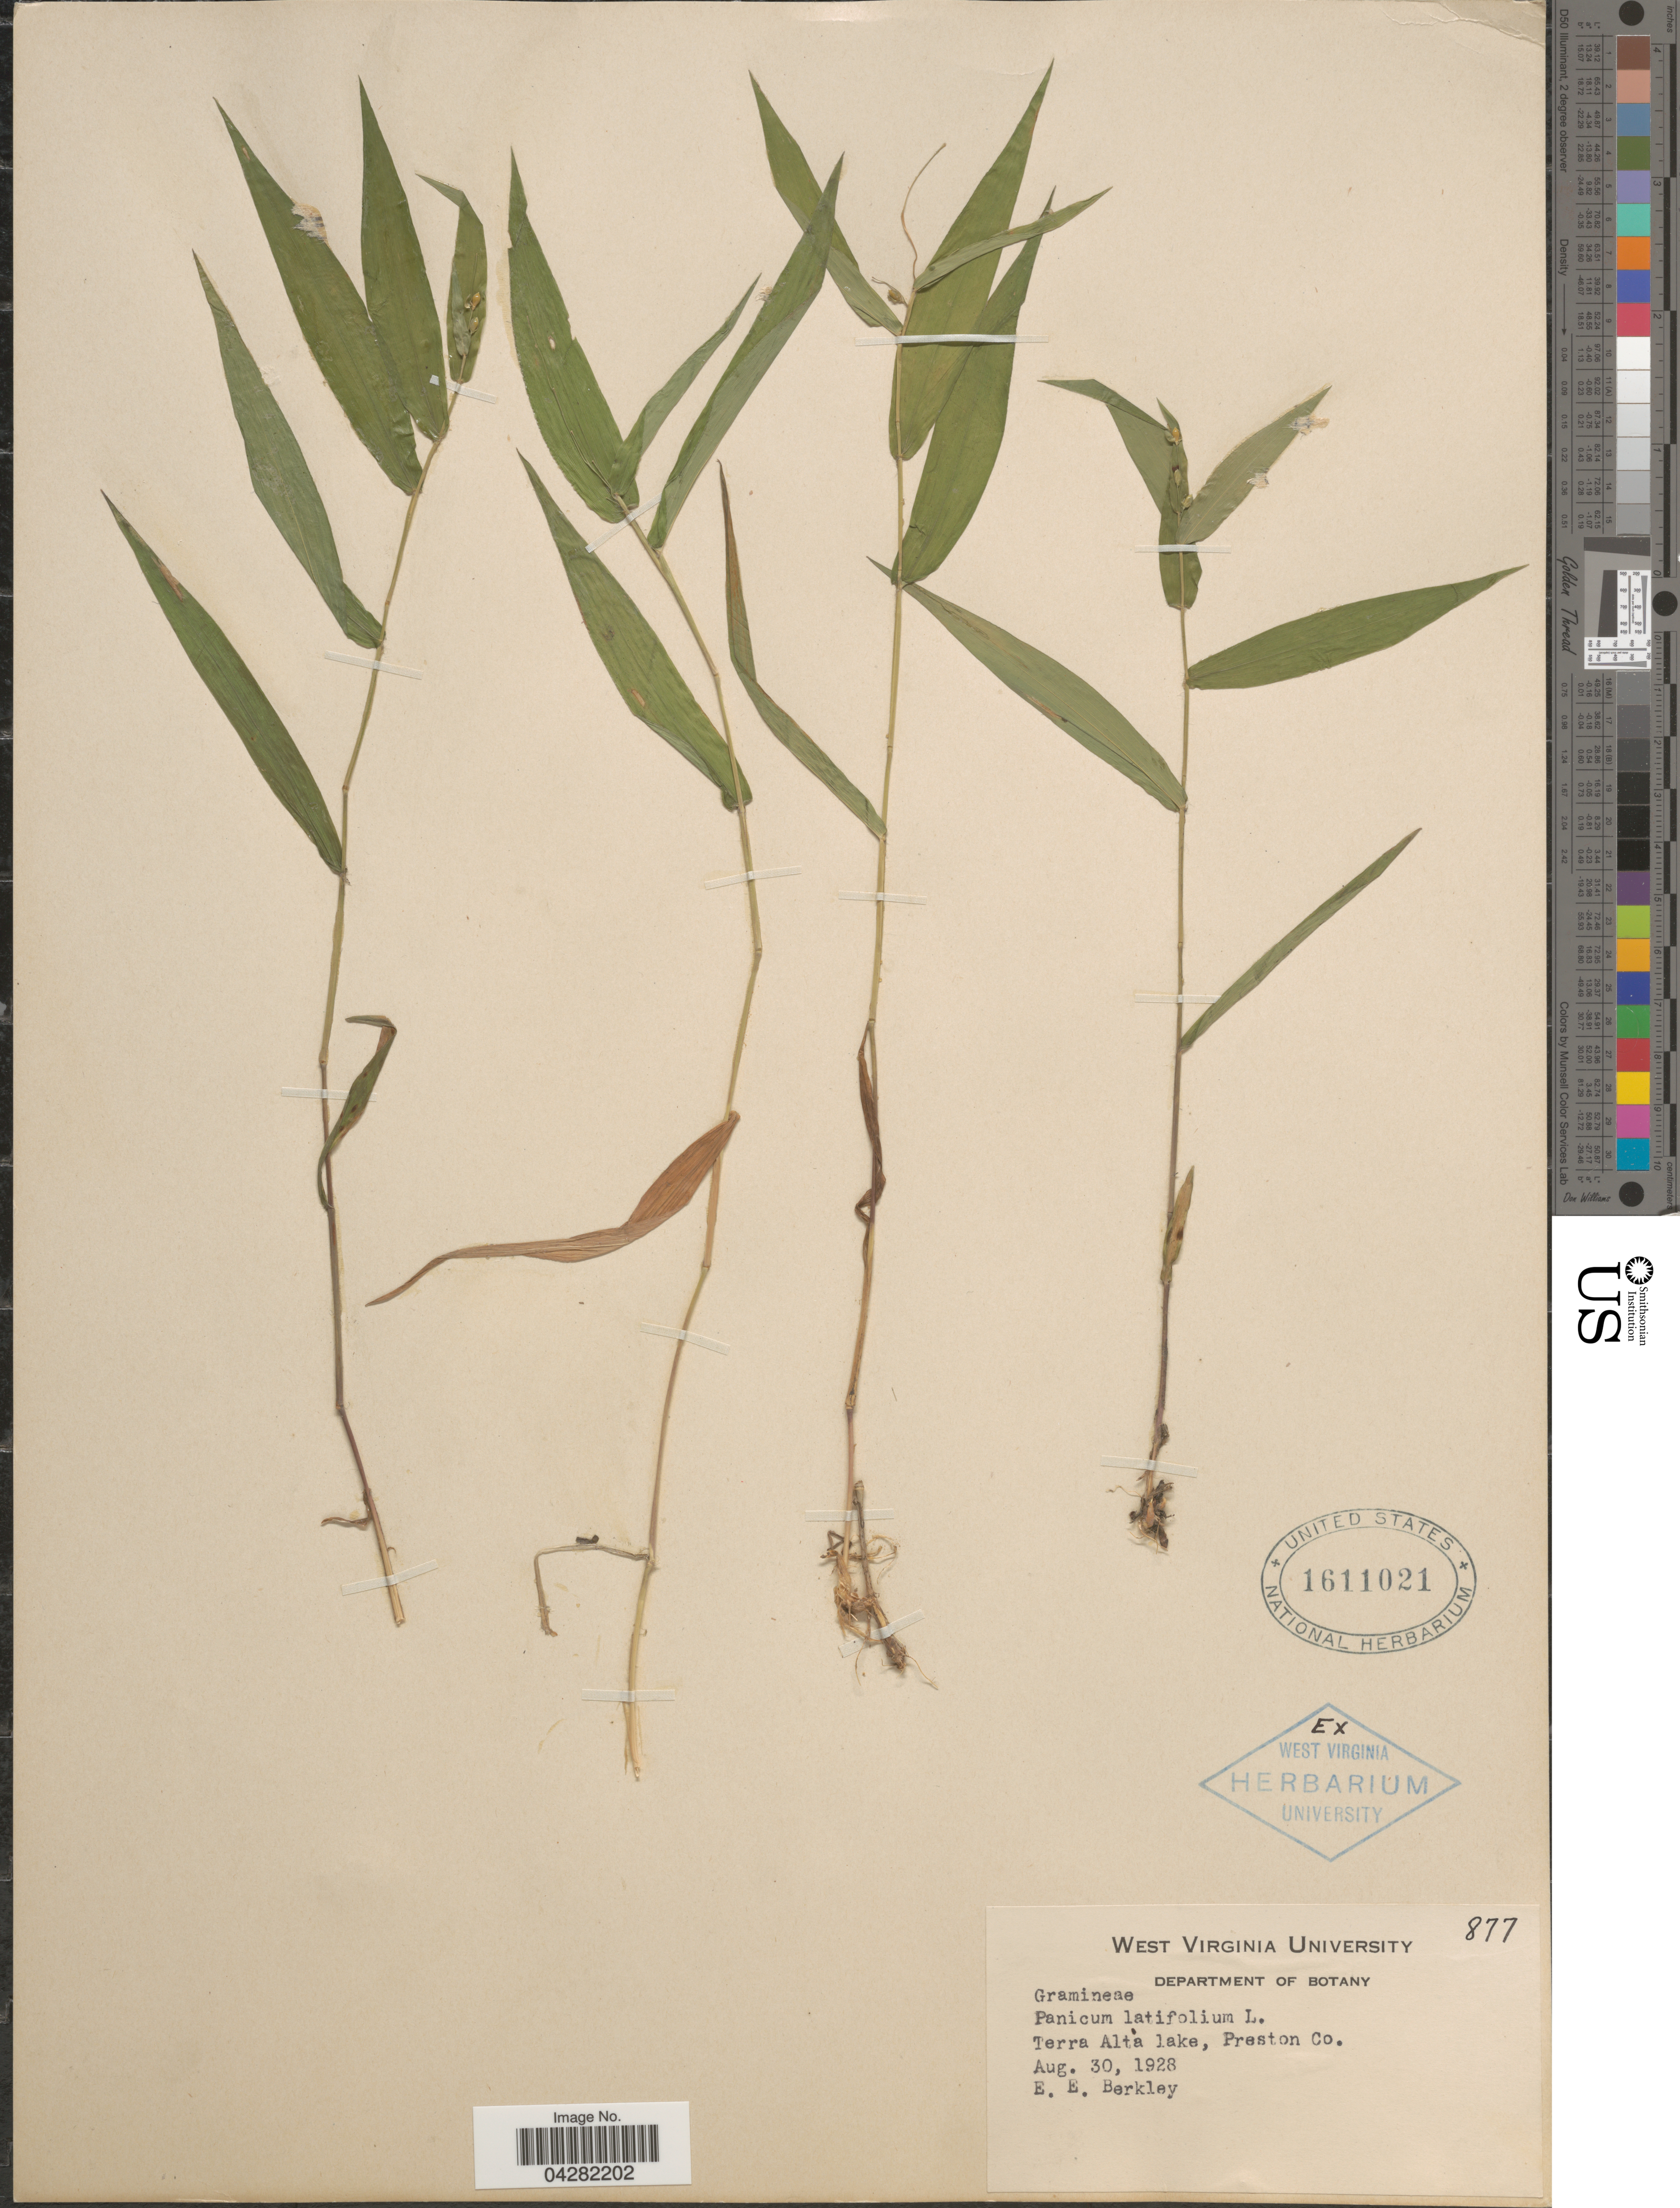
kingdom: Plantae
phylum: Tracheophyta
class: Liliopsida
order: Poales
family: Poaceae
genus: Dichanthelium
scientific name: Dichanthelium latifolium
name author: (L.) Harvill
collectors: E. Berkley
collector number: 877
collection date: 1928-08-30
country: United States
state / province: West Virginia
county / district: Preston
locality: Terra Alta lake, Preston Co.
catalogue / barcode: US 1611021